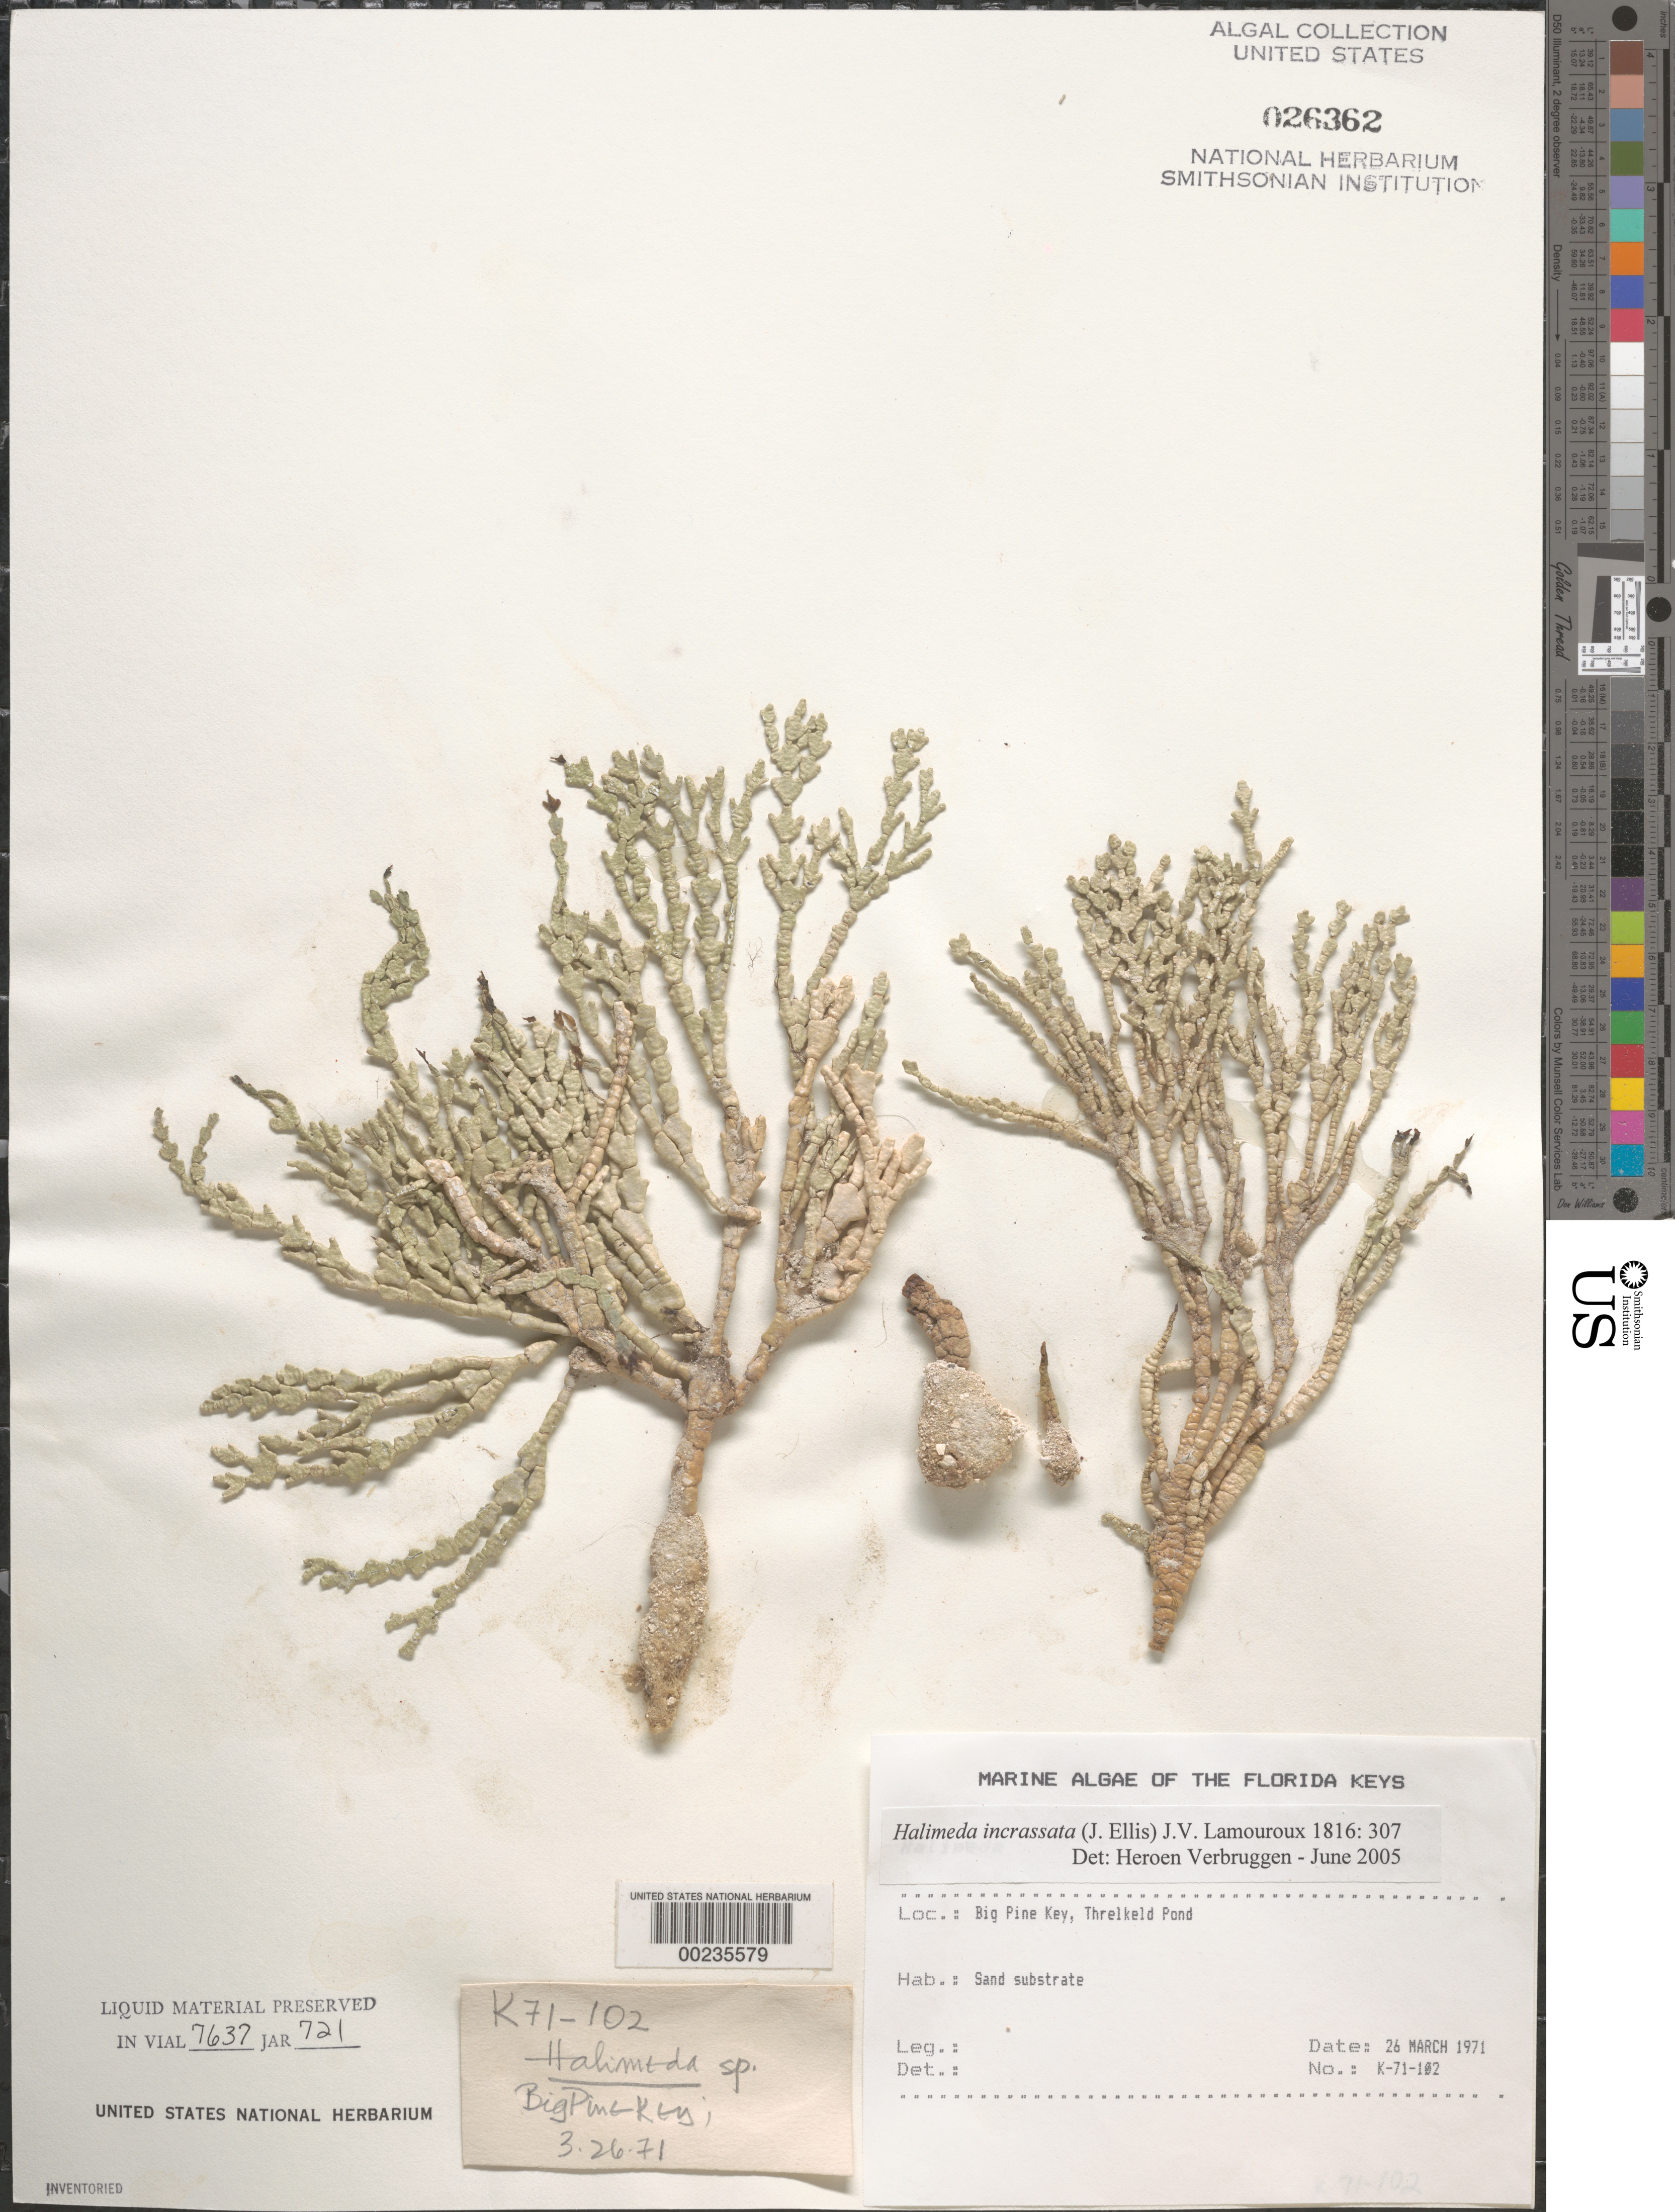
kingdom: Plantae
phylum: Chlorophyta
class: Ulvophyceae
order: Bryopsidales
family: Halimedaceae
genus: Halimeda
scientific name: Halimeda incrassata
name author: (J. Ellis) J.V.Lamouroux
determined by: Verbruggen, H.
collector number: K-71-102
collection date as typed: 26 Mar 1971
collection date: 1971-03-26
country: United States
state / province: Florida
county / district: Monroe County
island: Big Pine Key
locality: Threlkeld Pond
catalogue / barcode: US 26362